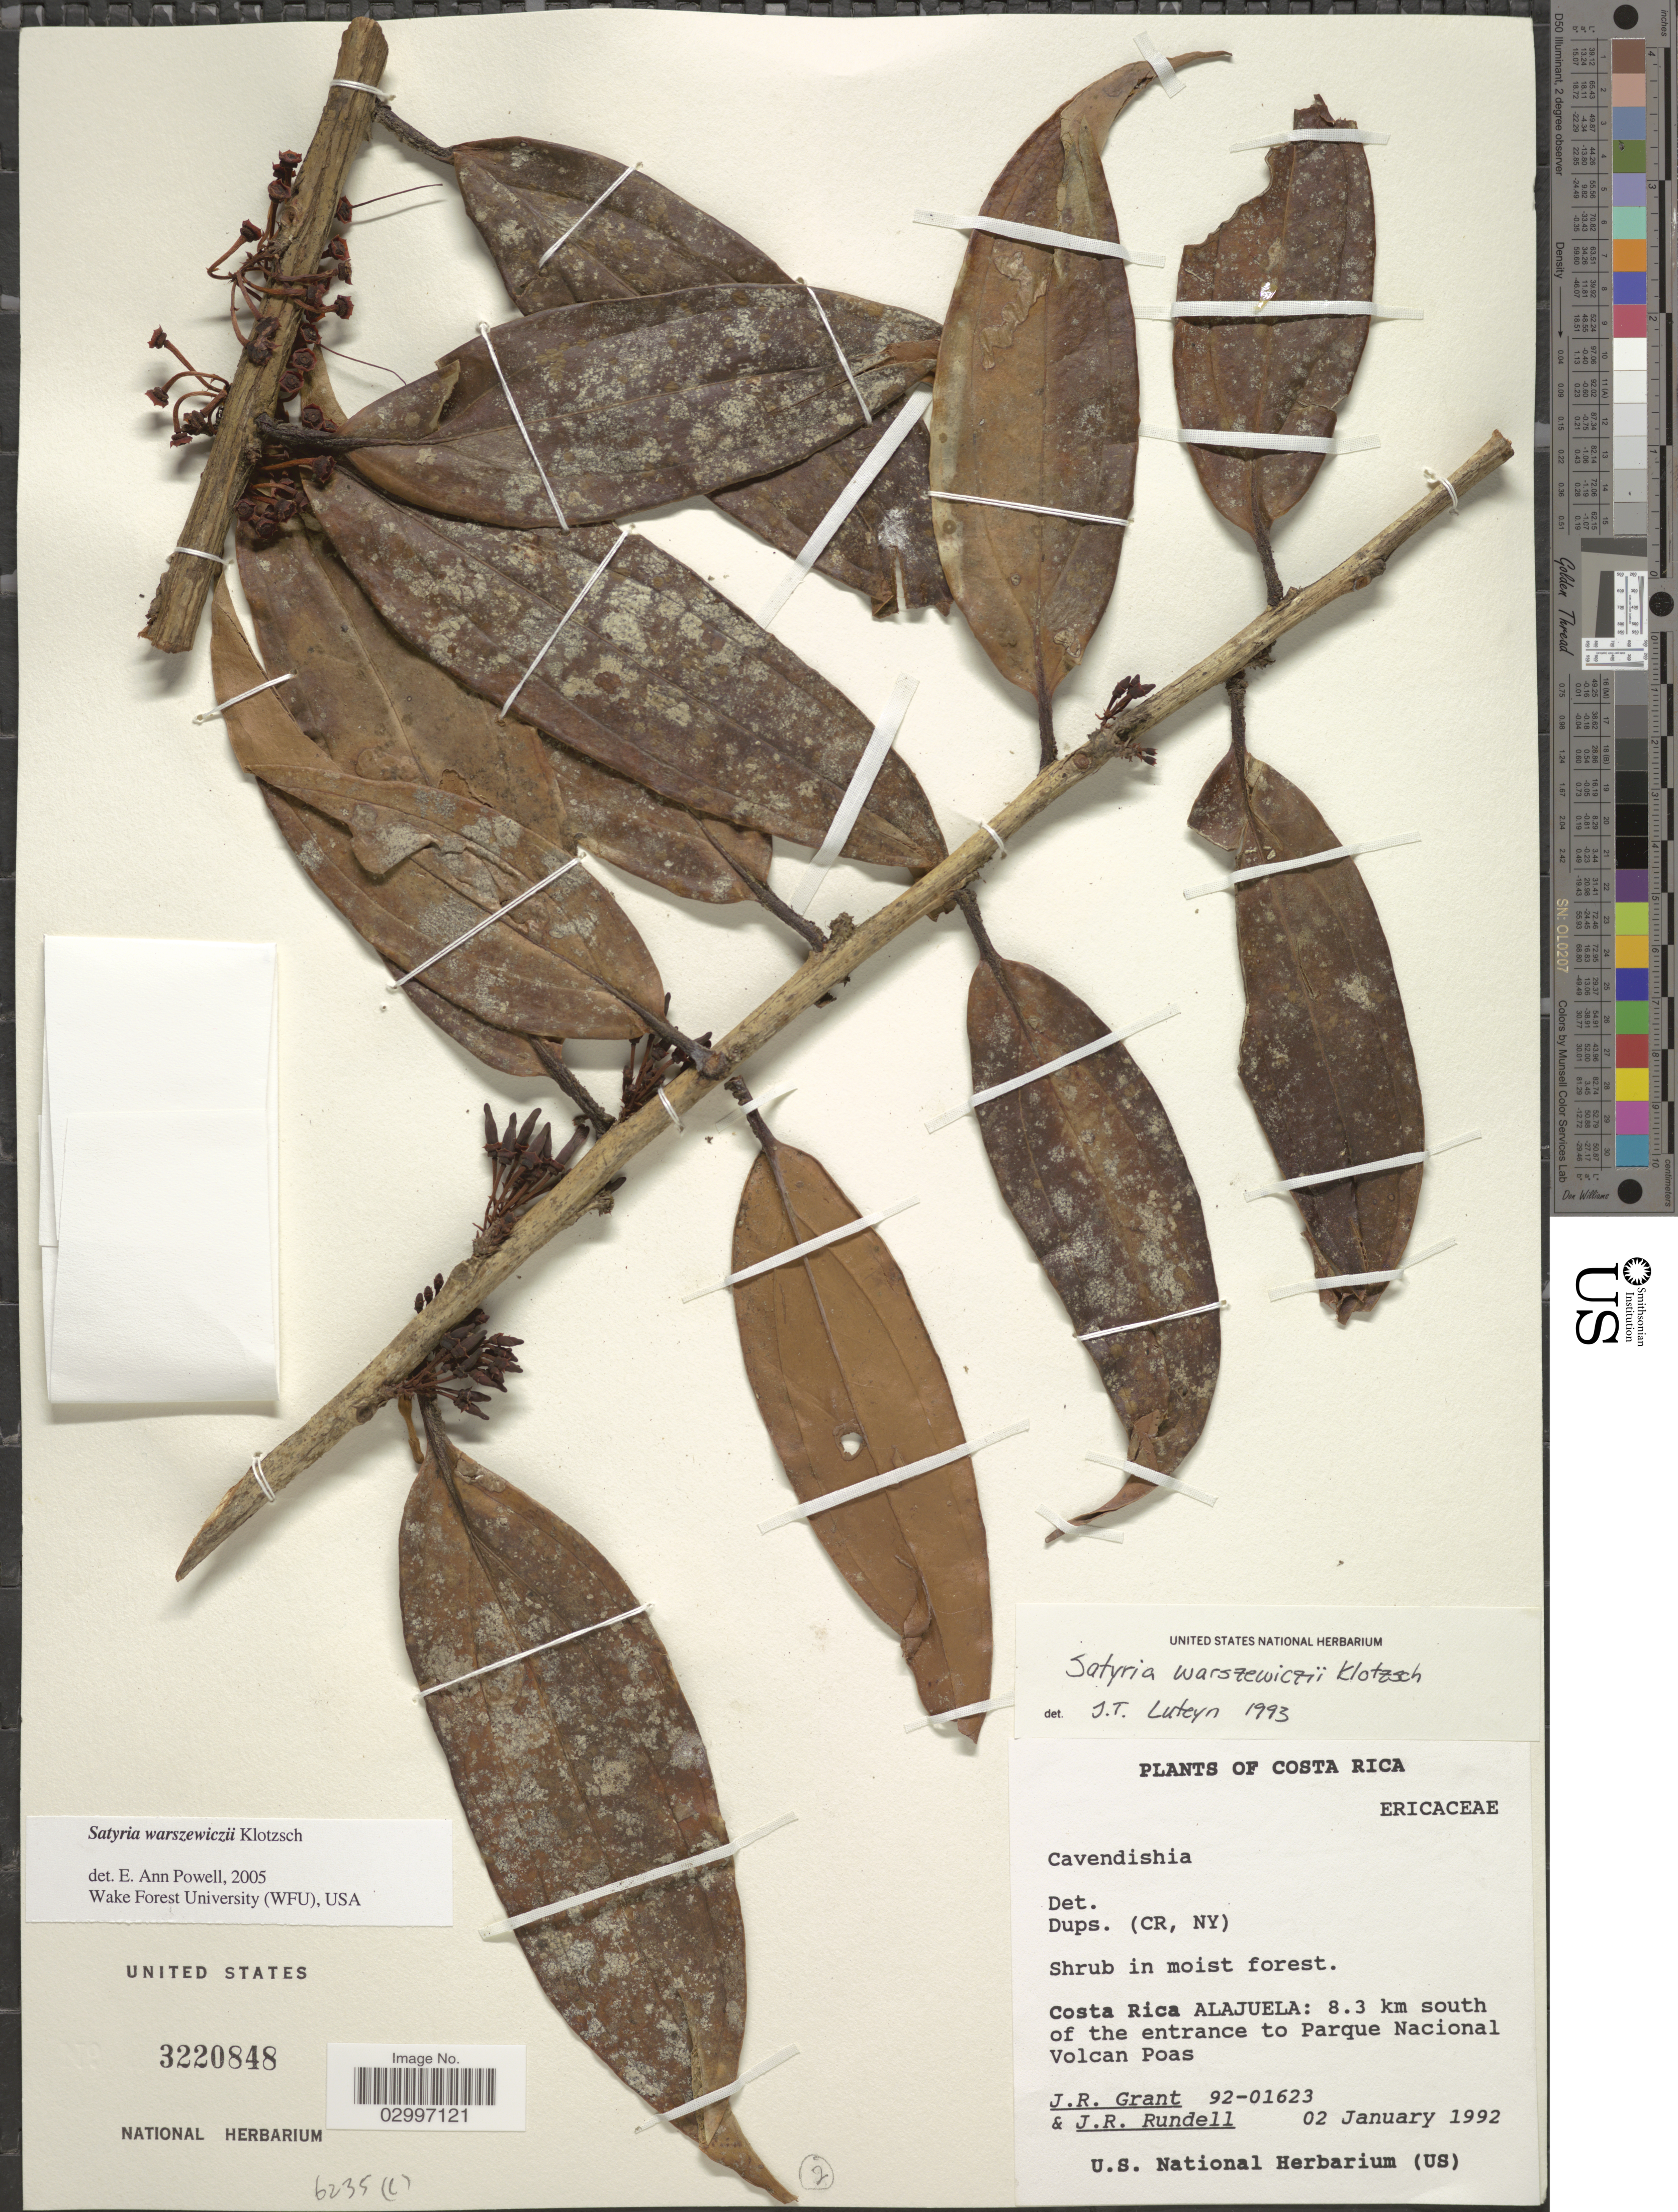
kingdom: Plantae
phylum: Tracheophyta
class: Magnoliopsida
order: Ericales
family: Ericaceae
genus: Satyria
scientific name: Satyria warszewiczii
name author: Klotzsch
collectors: J. Grant & J. R. Rundell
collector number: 92-01623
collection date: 1992-01-02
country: Costa Rica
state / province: Alajuela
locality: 8.3 km south of the entrance to Parque Nacional Volcan Poas.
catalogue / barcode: US 3220848